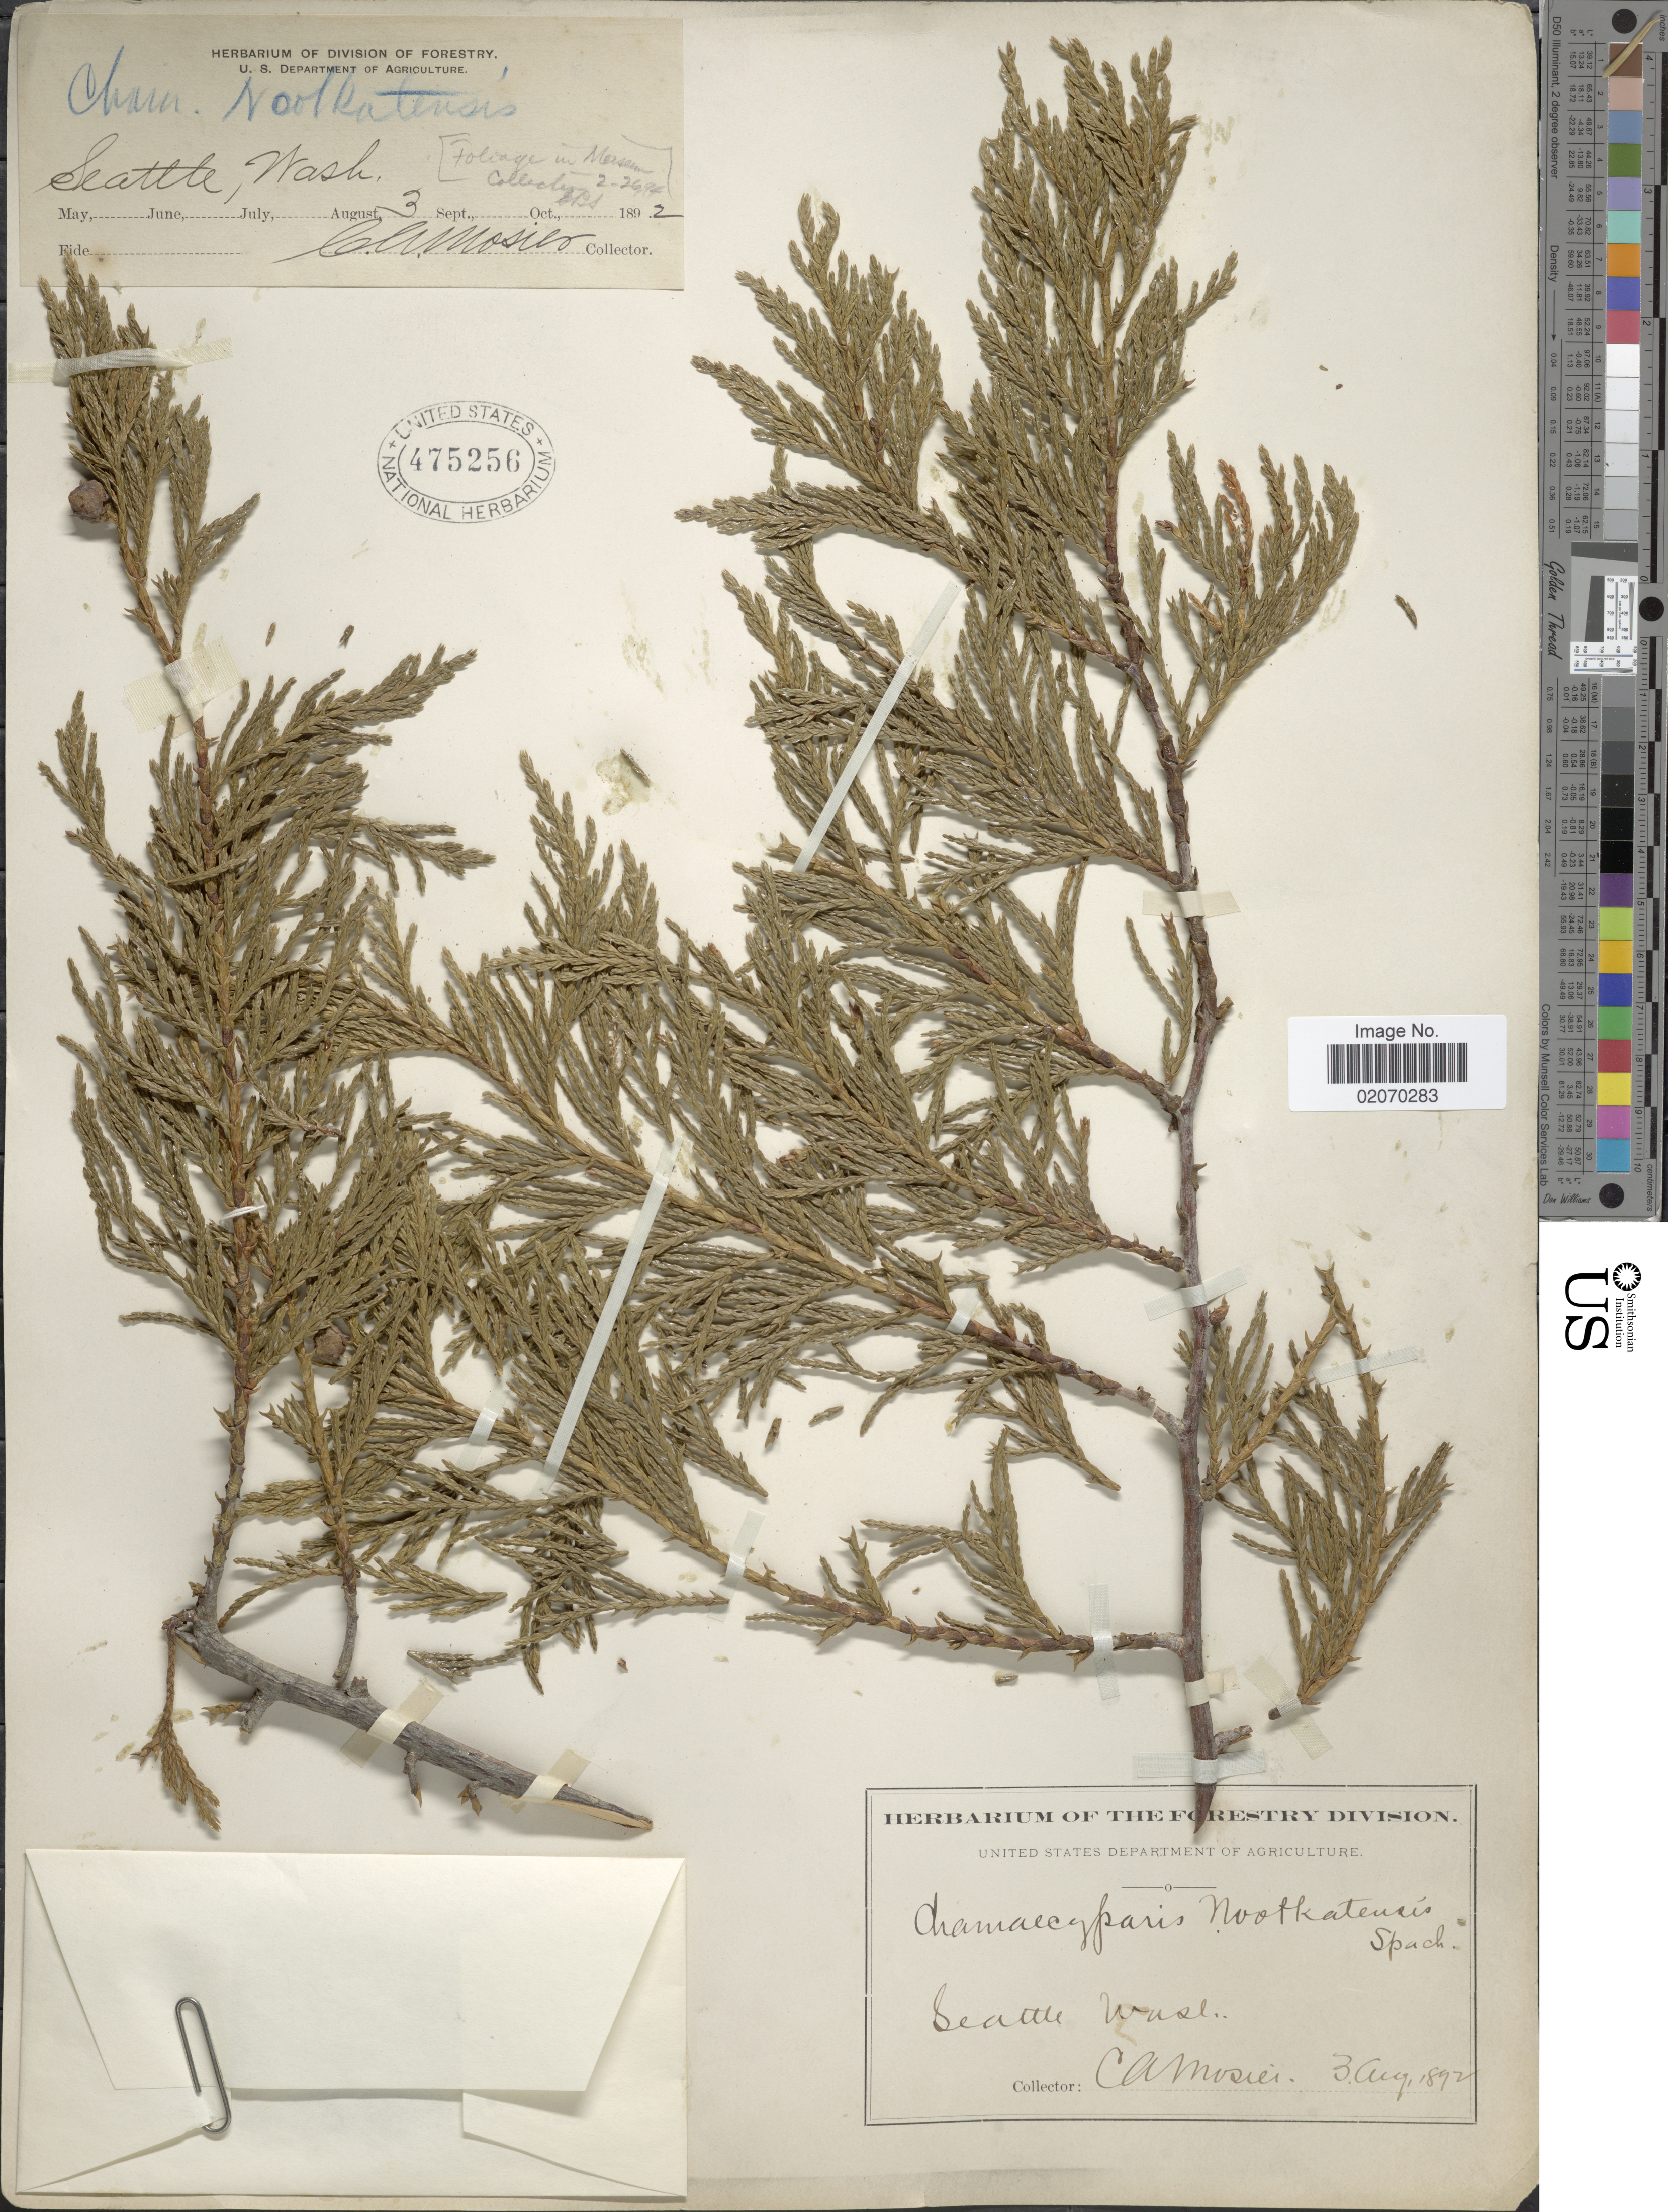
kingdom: Plantae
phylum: Tracheophyta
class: Pinopsida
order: Pinales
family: Cupressaceae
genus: Chamaecyparis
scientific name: Chamaecyparis nootkatensis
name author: (D. Don) Spach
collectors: C. A. Mosier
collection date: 1892-08-03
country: United States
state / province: Washington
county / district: King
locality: Seattle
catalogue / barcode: US 475256